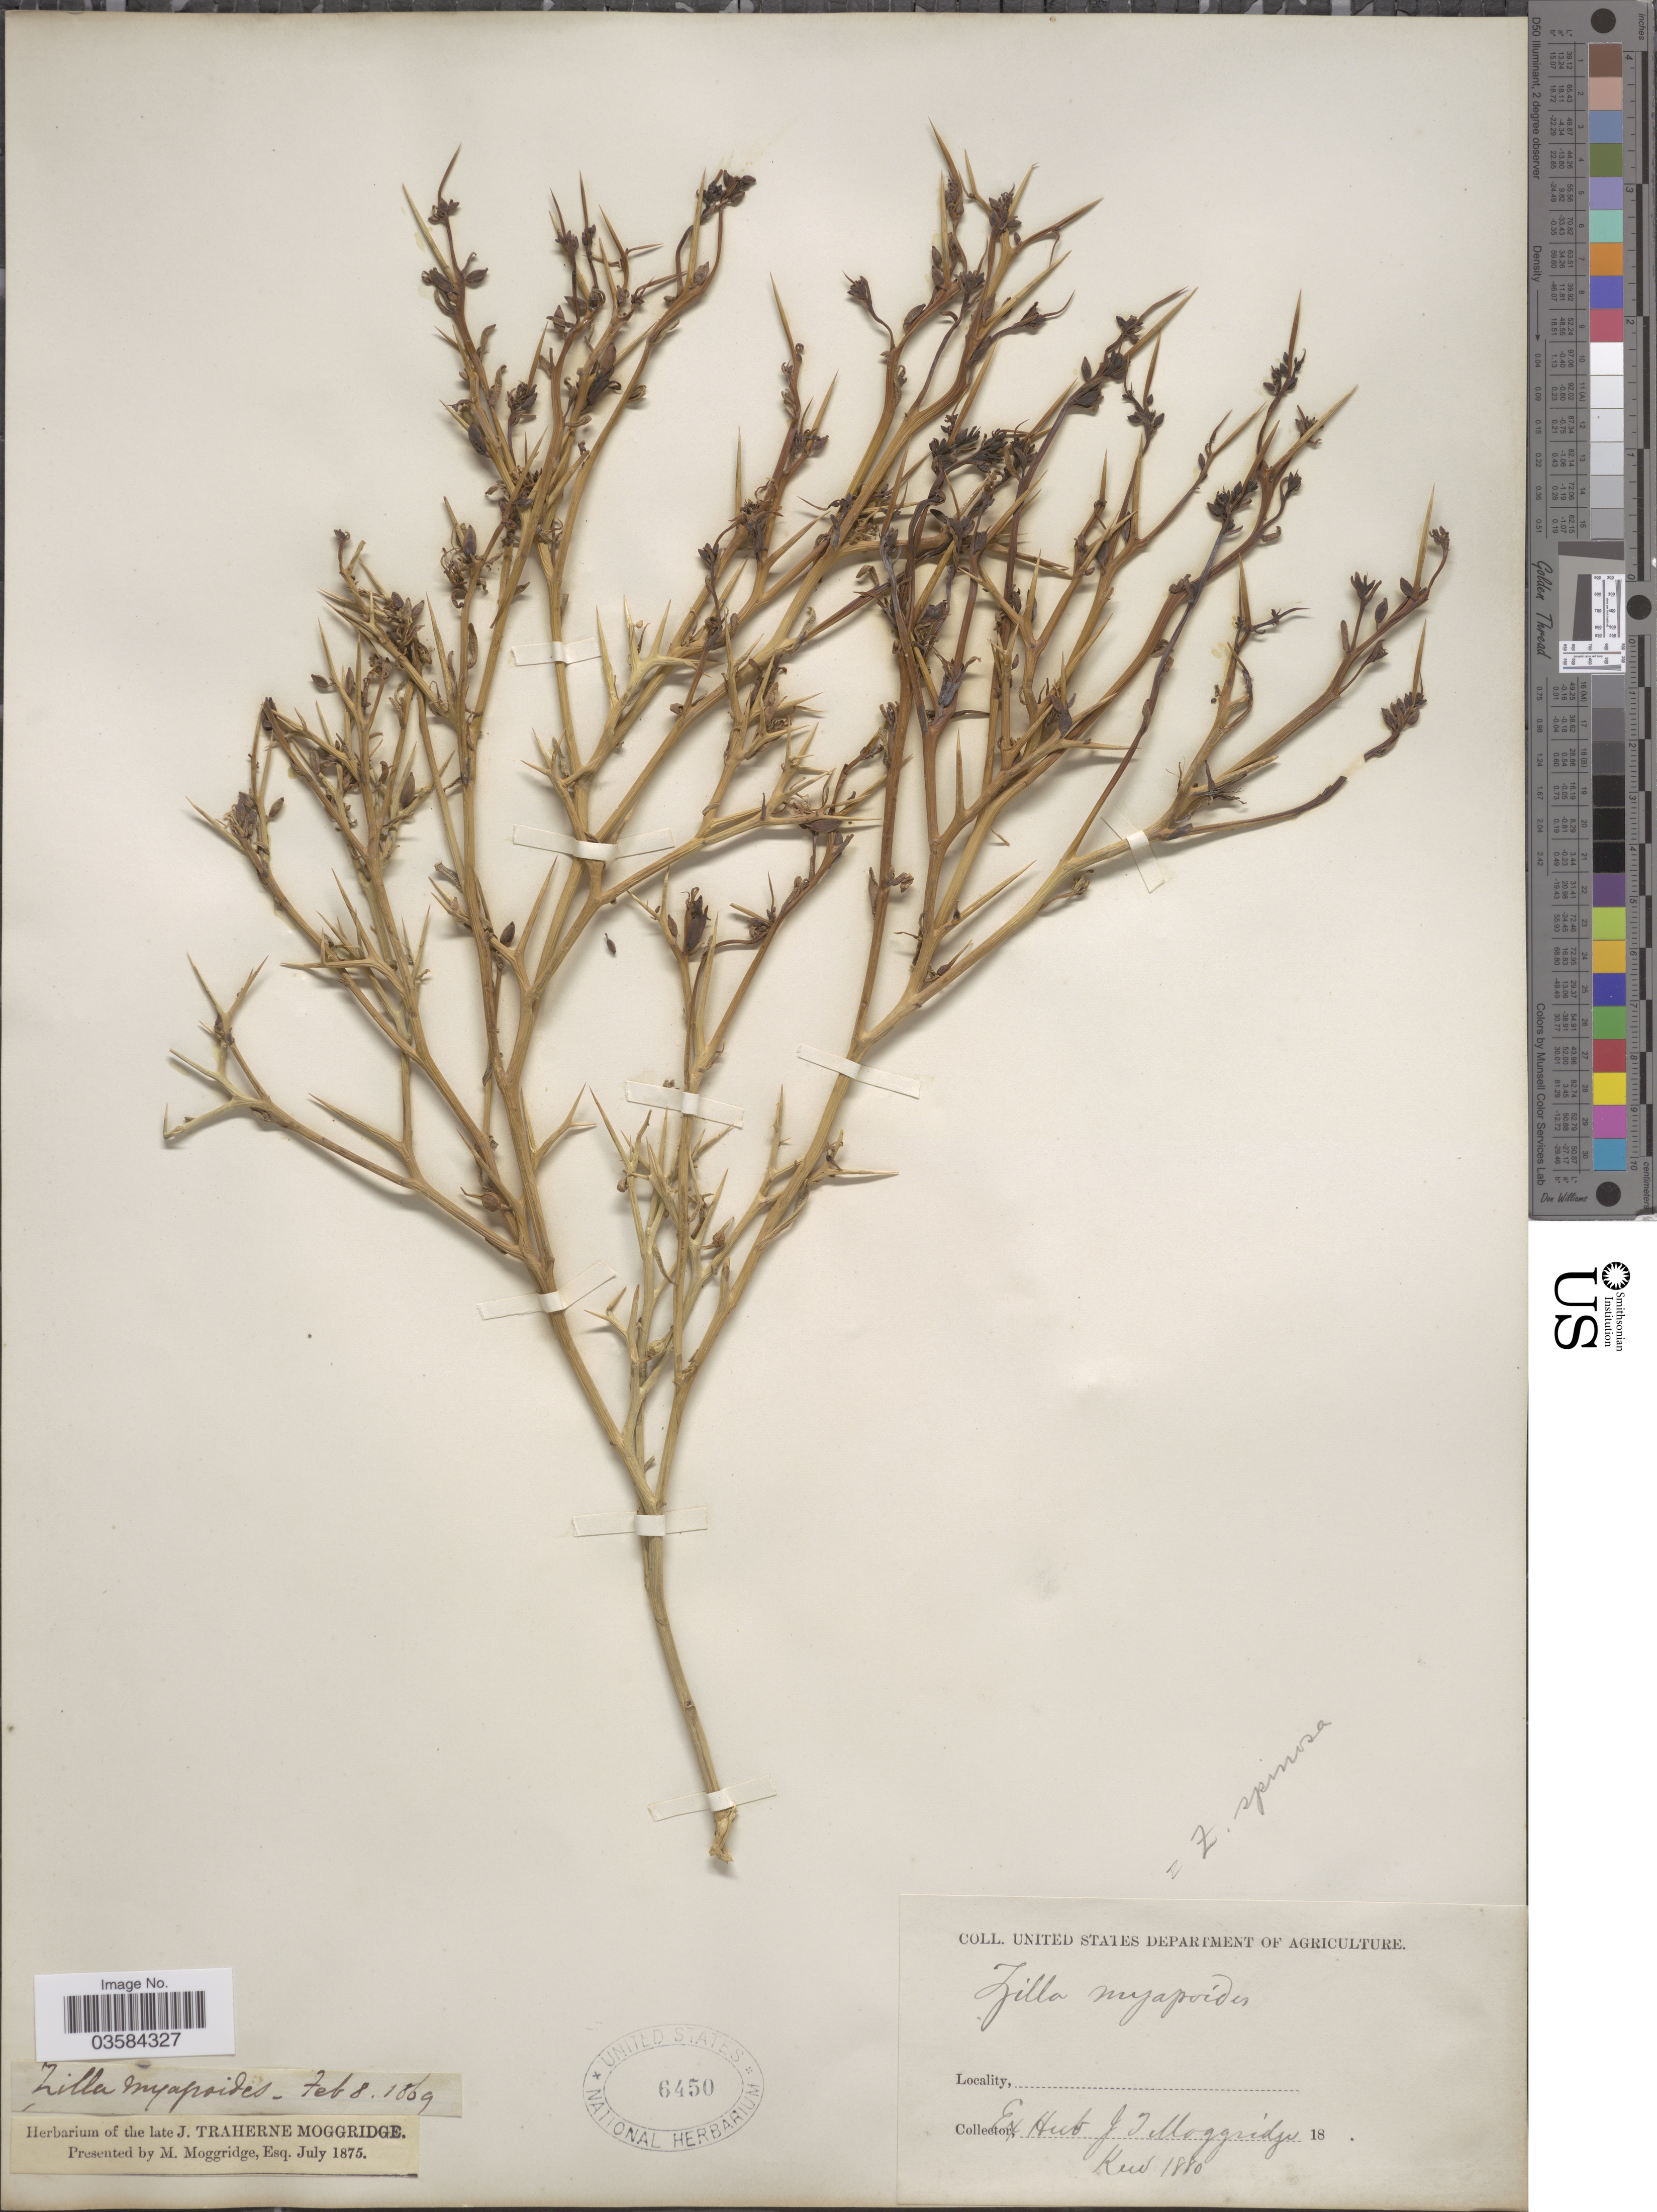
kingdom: Plantae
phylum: Tracheophyta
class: Magnoliopsida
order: Brassicales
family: Brassicaceae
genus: Zilla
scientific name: Zilla spinosa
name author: (L.) Prantl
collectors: ex herb. J.T. Moggridge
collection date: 1869-02-08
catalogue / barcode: US 6450